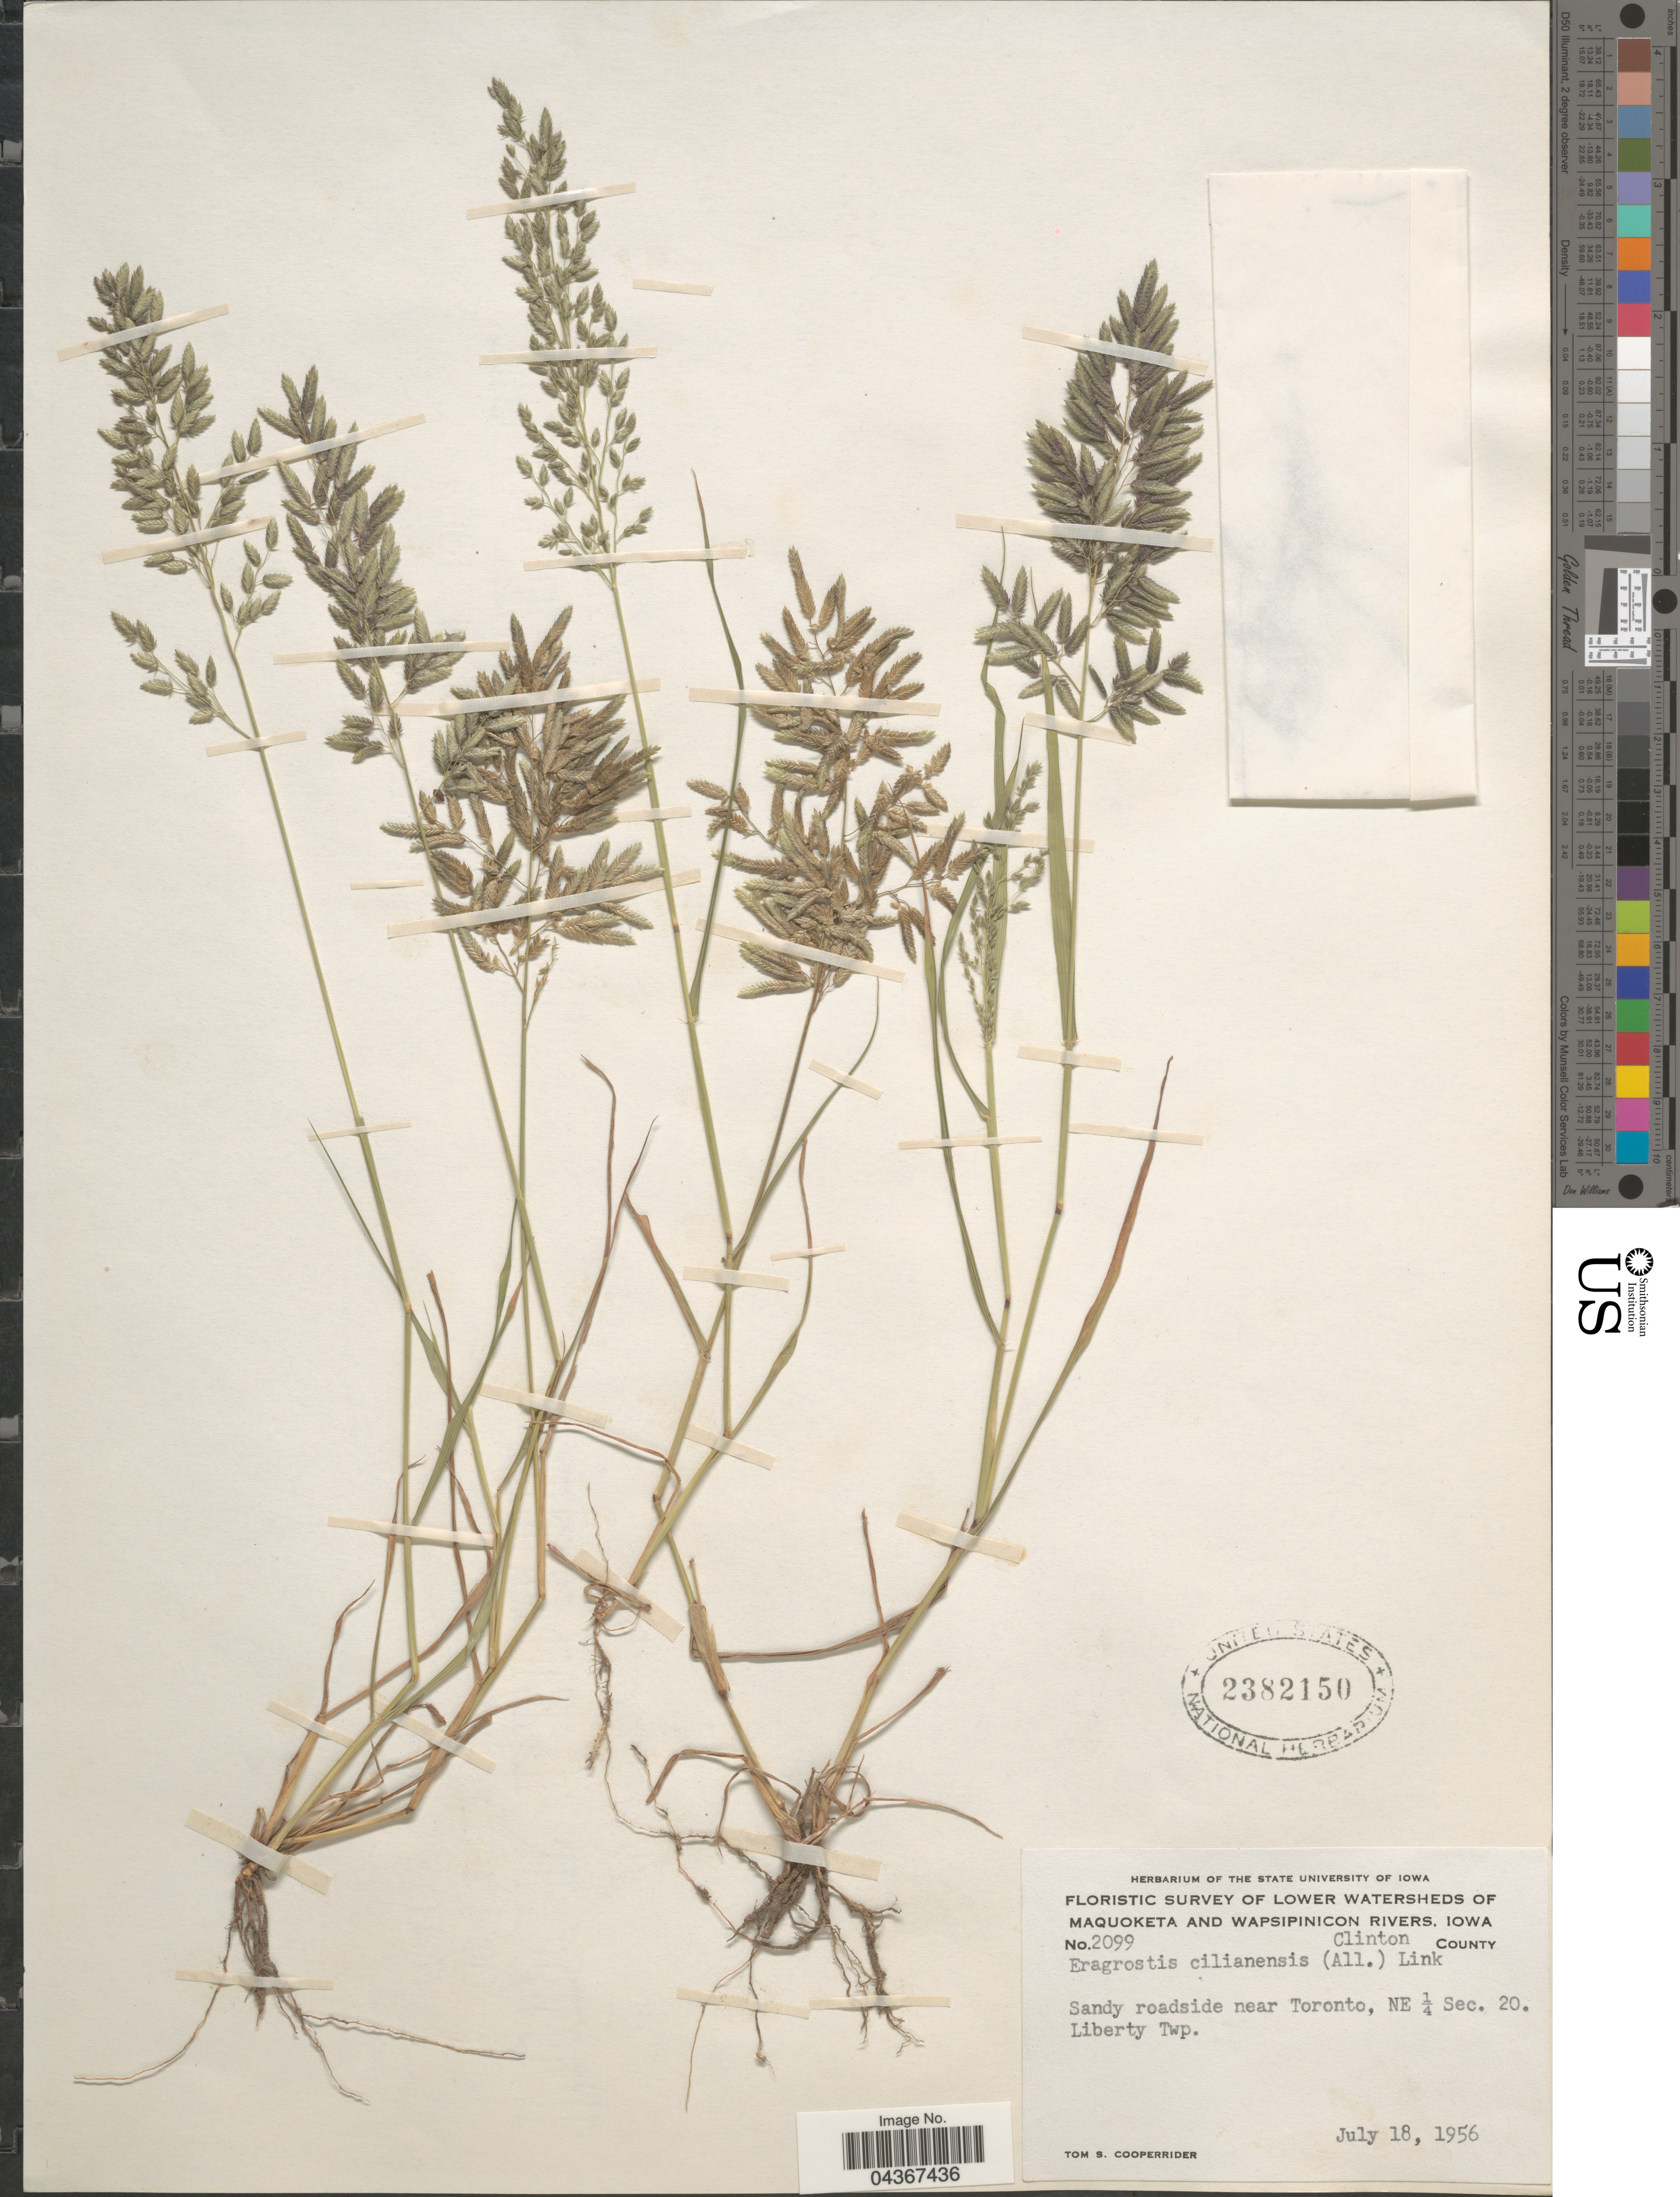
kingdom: Plantae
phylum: Tracheophyta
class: Liliopsida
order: Poales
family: Poaceae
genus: Eragrostis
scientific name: Eragrostis cilianensis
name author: (Bellardi) Vignolo ex Janch.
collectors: T. S. Cooperrider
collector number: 2099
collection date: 1956-07-18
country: United States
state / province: Iowa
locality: Floristic Survey of Lower Watersheds of Maquoketa and Wapsipinicon Rivers. Clinton County. Sandy roadside near Toronto, NE ¼ Sec. 20. Liberty Twp.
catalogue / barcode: US 2382150